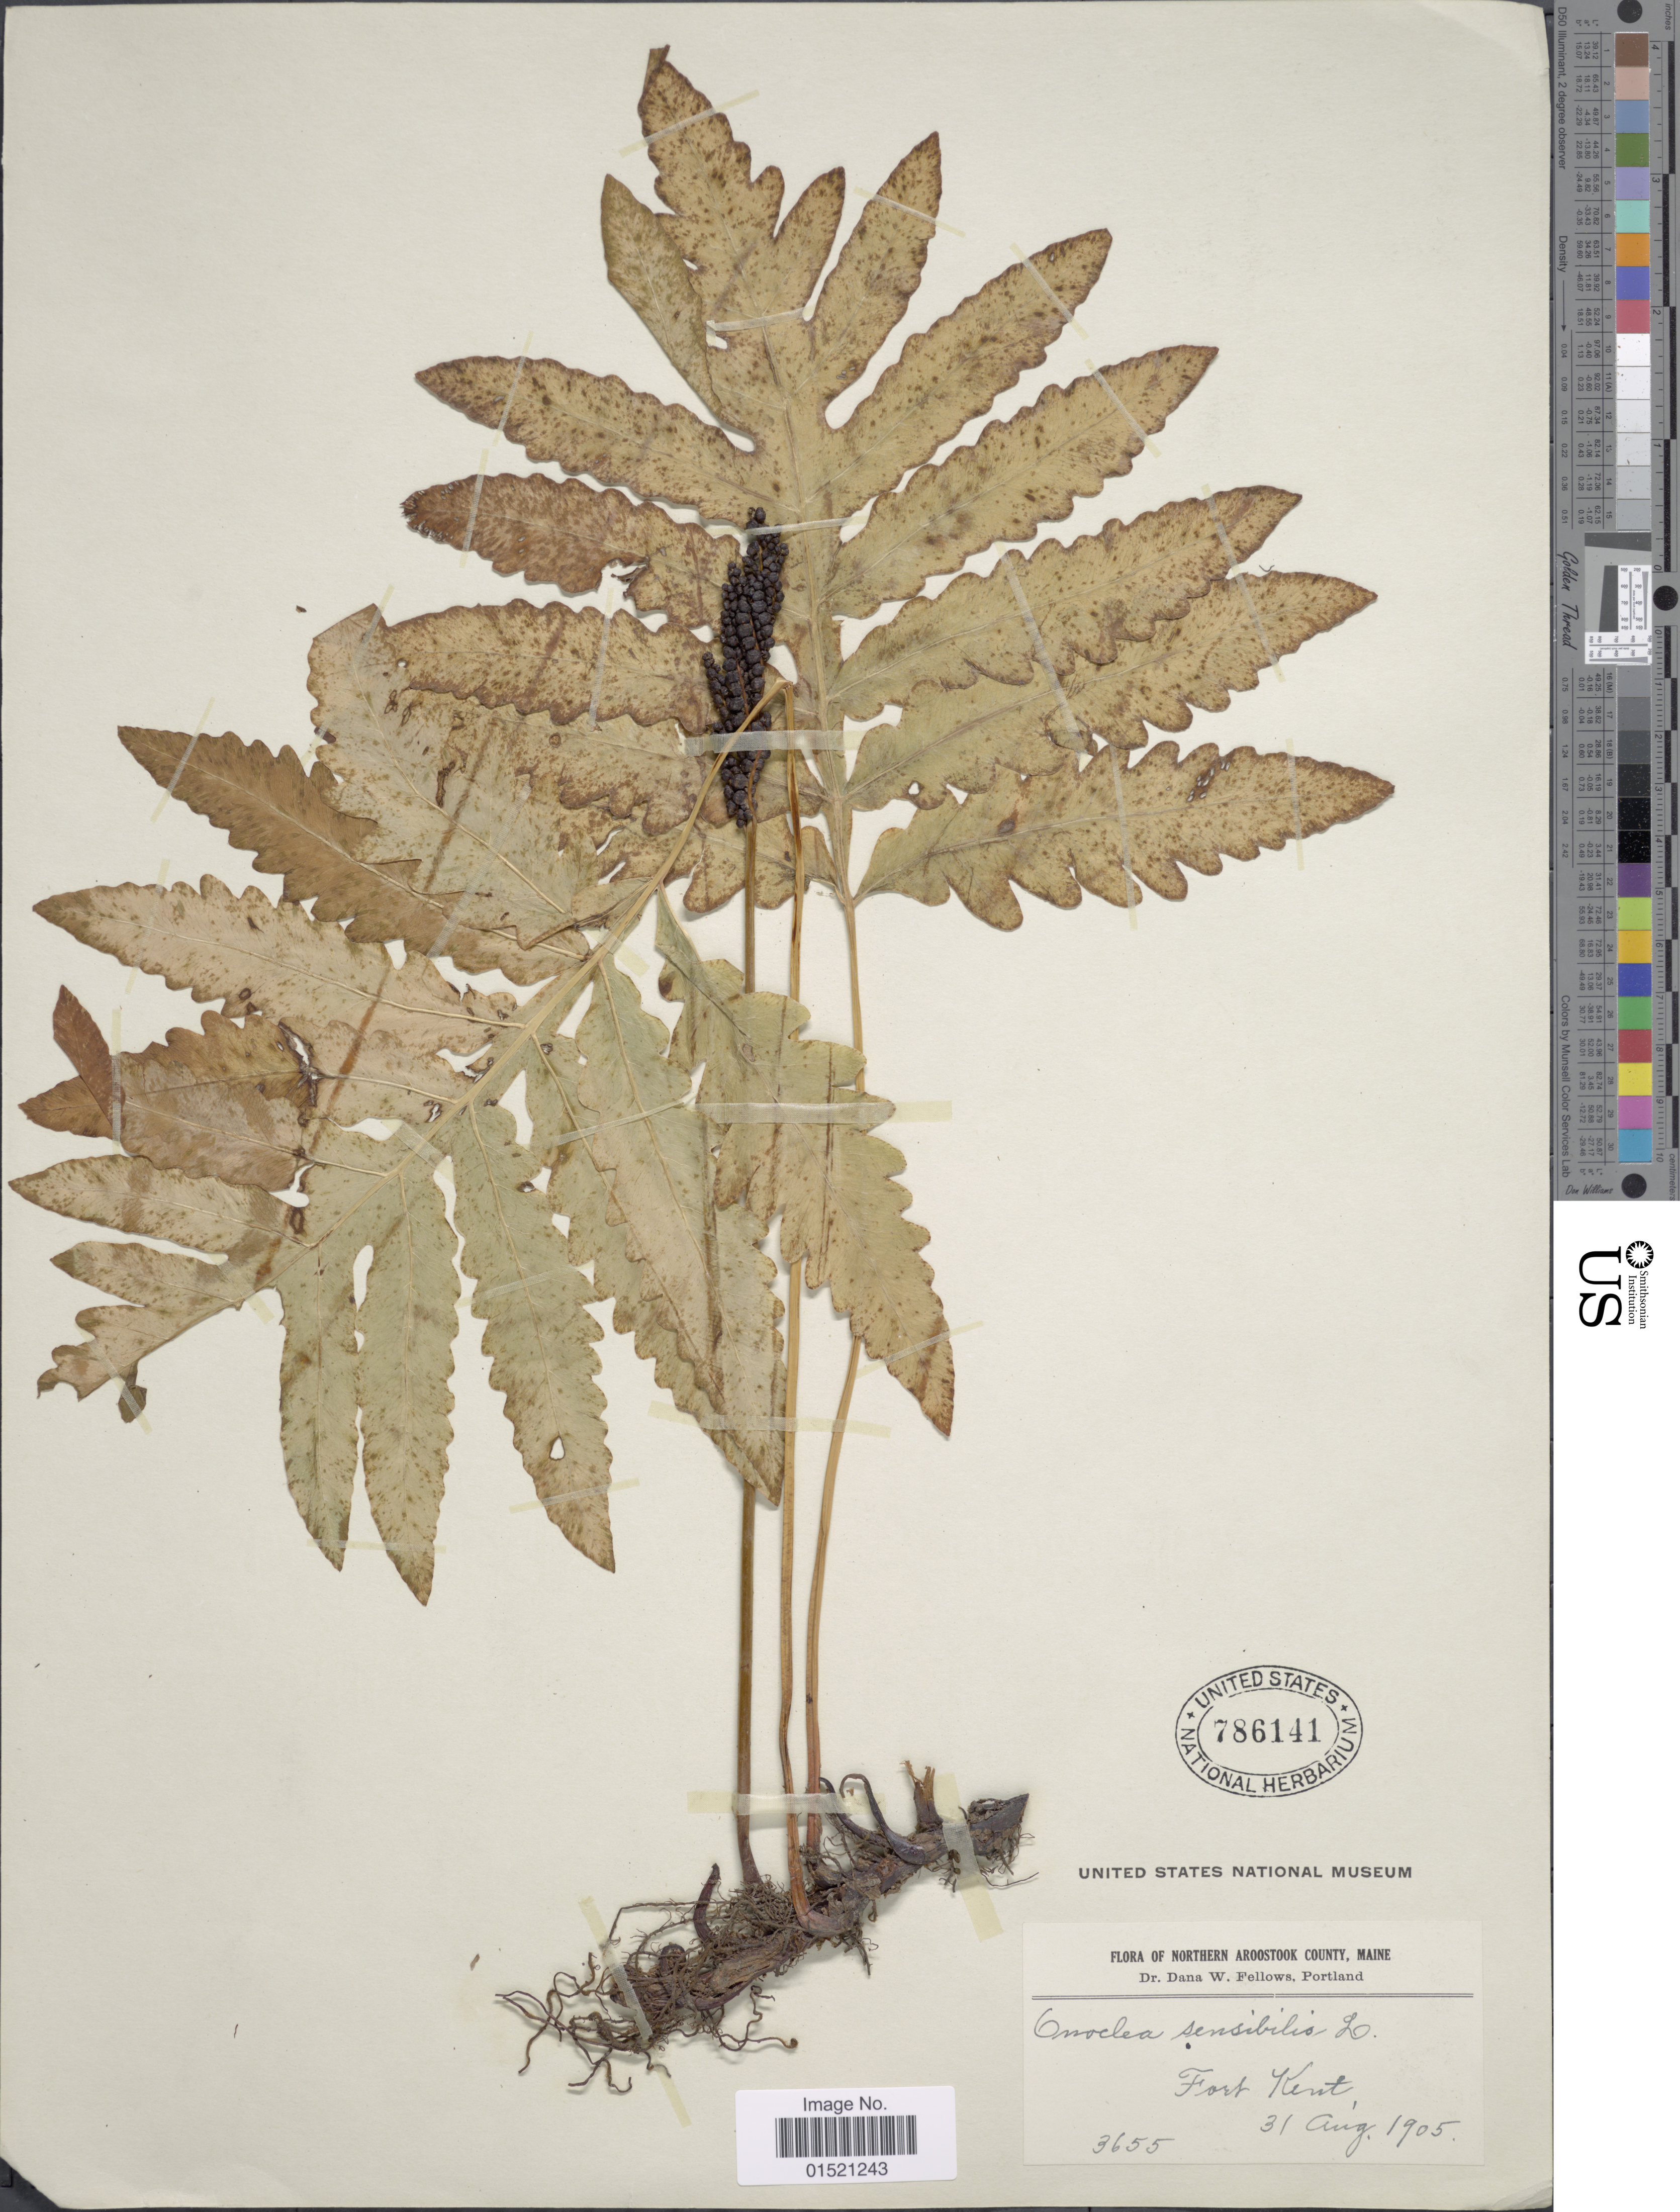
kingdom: Plantae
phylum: Tracheophyta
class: Polypodiopsida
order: Polypodiales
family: Onocleaceae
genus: Onoclea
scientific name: Onoclea sensibilis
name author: L.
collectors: D. W. Fellows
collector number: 3655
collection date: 1905-08-31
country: United States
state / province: Maine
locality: Northern Aroostook County, Fort Kent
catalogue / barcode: US 786141